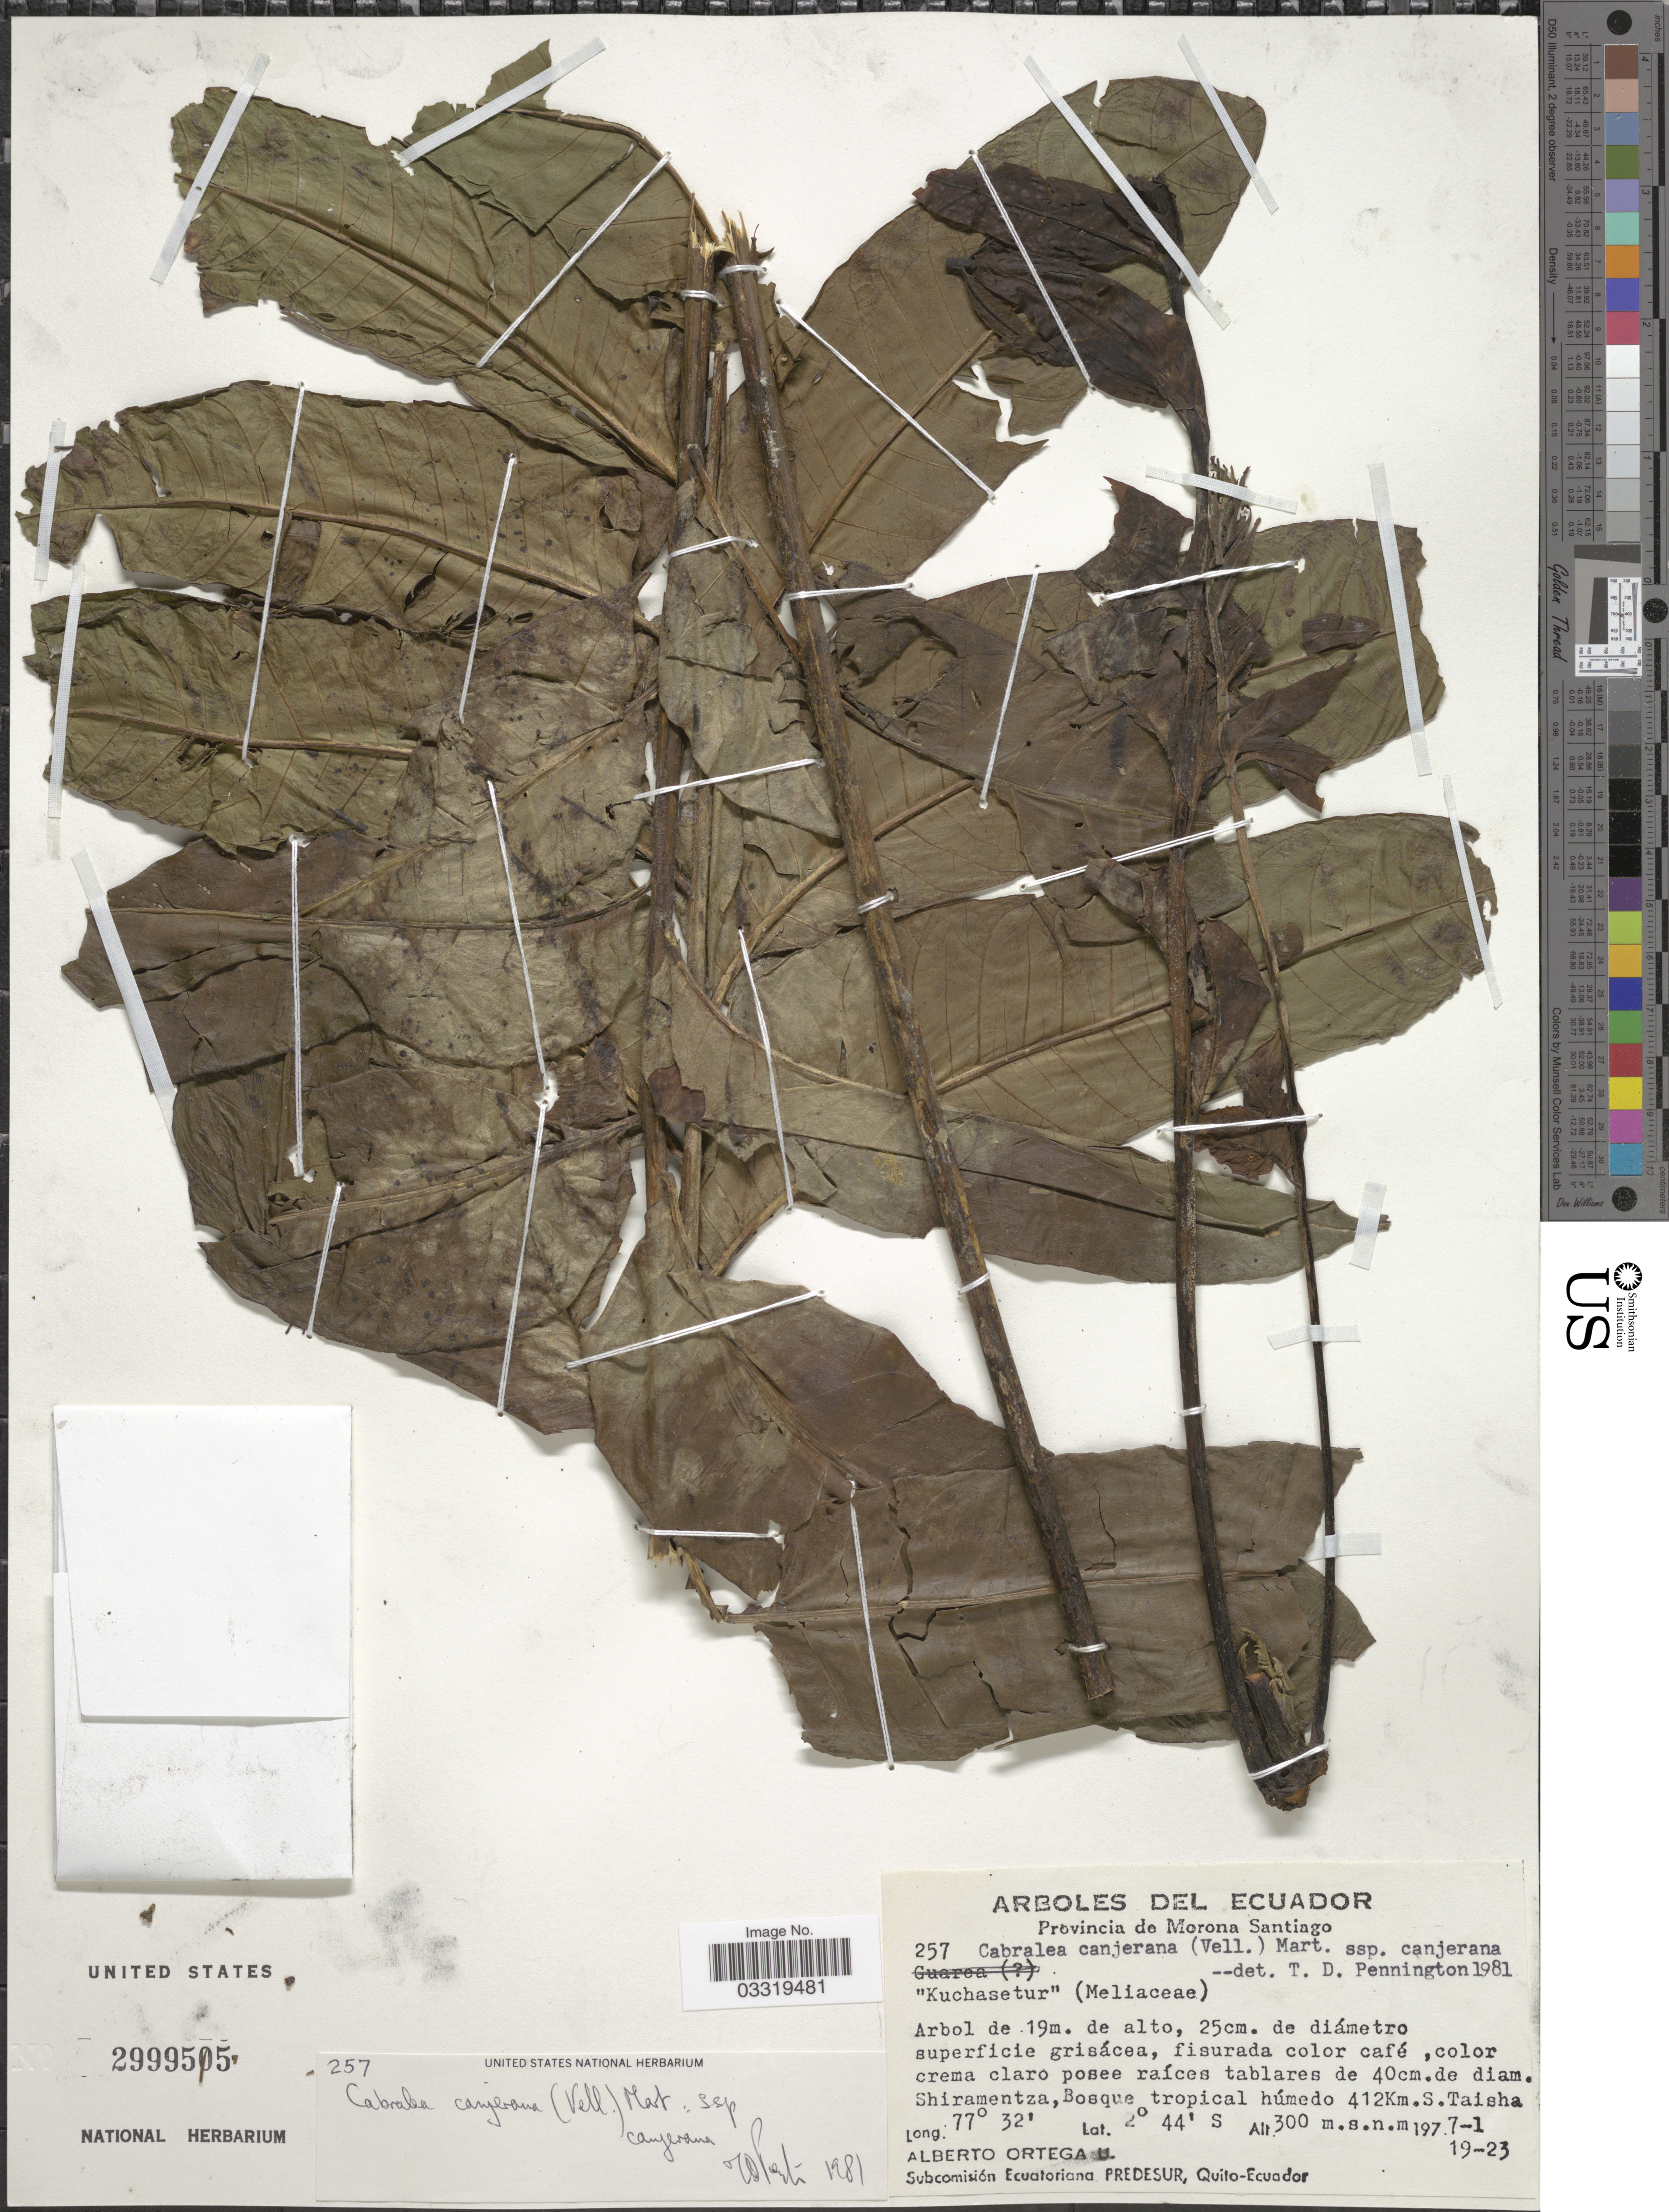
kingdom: Plantae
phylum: Tracheophyta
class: Magnoliopsida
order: Sapindales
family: Meliaceae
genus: Cabralea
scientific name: Cabralea canjerana subsp. canjerana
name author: (Vell.) Mart.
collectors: A. T. Ortega U.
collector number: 257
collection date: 1977-01-19/1977-01-23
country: Ecuador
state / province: Morona-Santiago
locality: Shiramentza, Bosque tropical húmedo 412Km.S.Taisha.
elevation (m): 300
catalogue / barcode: US 2999515